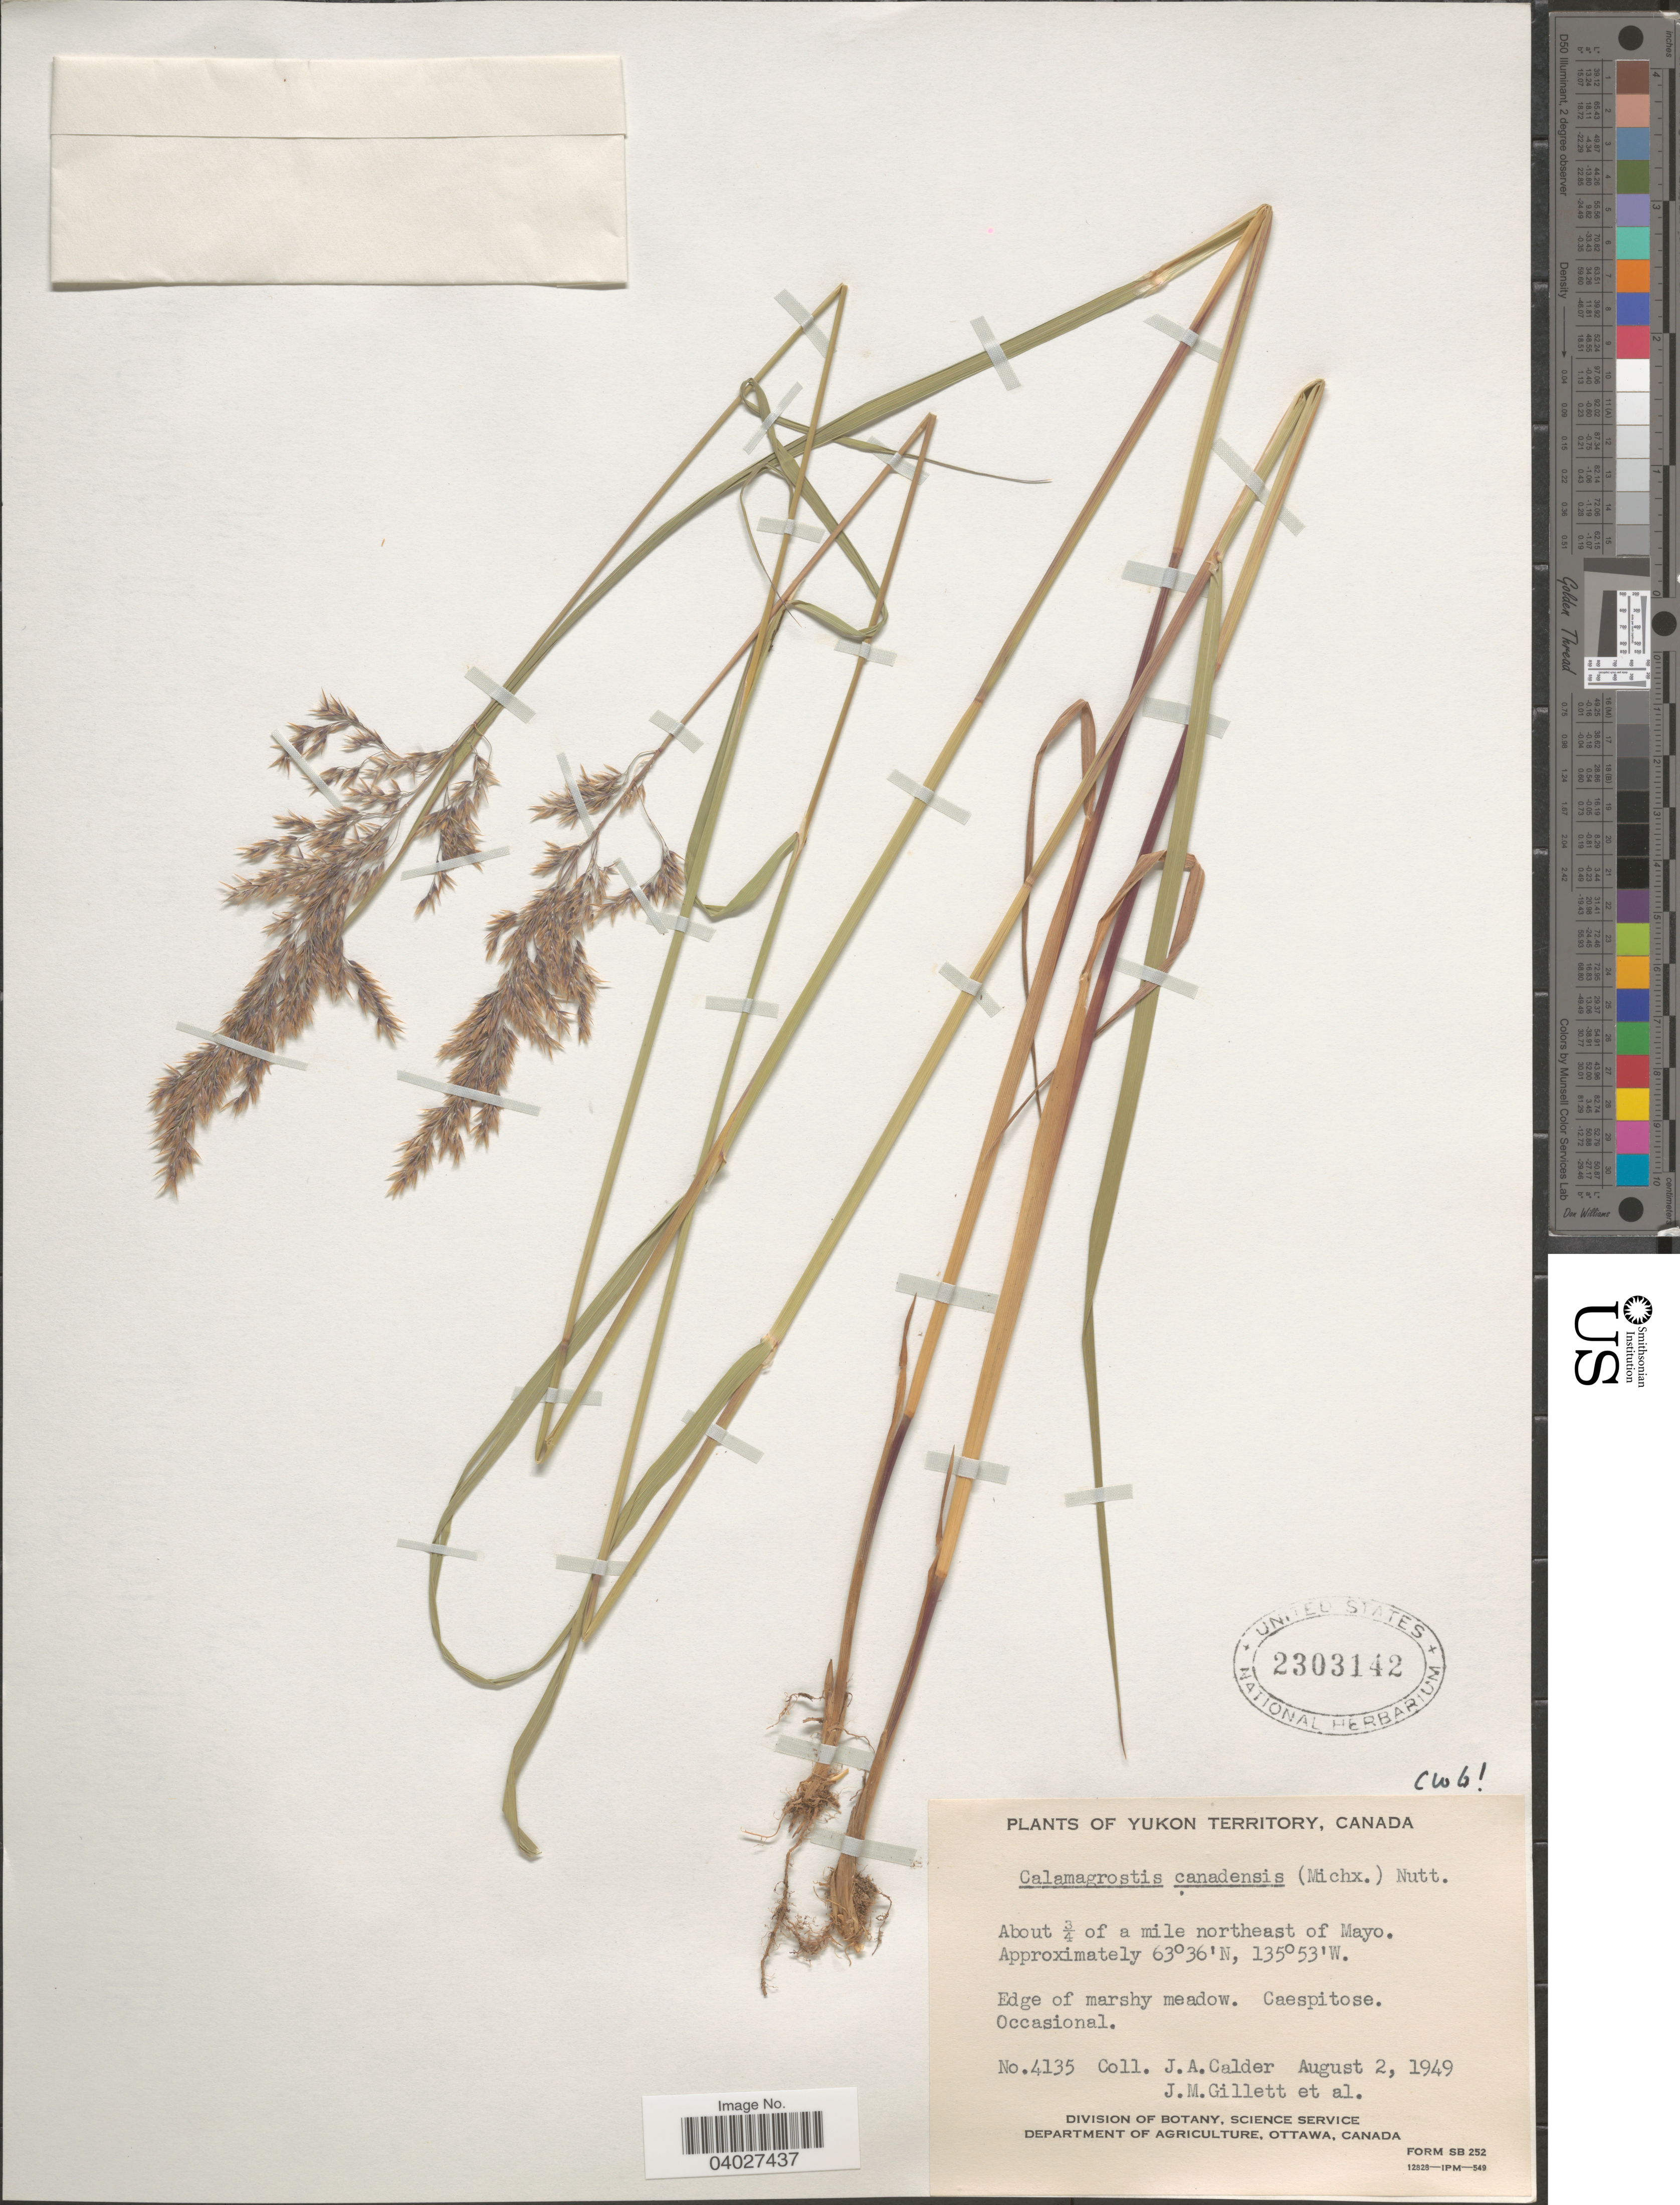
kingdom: Plantae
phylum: Tracheophyta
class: Liliopsida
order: Poales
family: Poaceae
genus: Calamagrostis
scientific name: Calamagrostis canadensis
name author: (Michx.) P. Beauv.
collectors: J. A. Calder, J. M. Gillett & et al.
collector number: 4135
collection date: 1949-08-02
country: Canada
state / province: Yukon Territory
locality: About ¾ of a mile northeast of Mayo.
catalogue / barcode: US 2303142